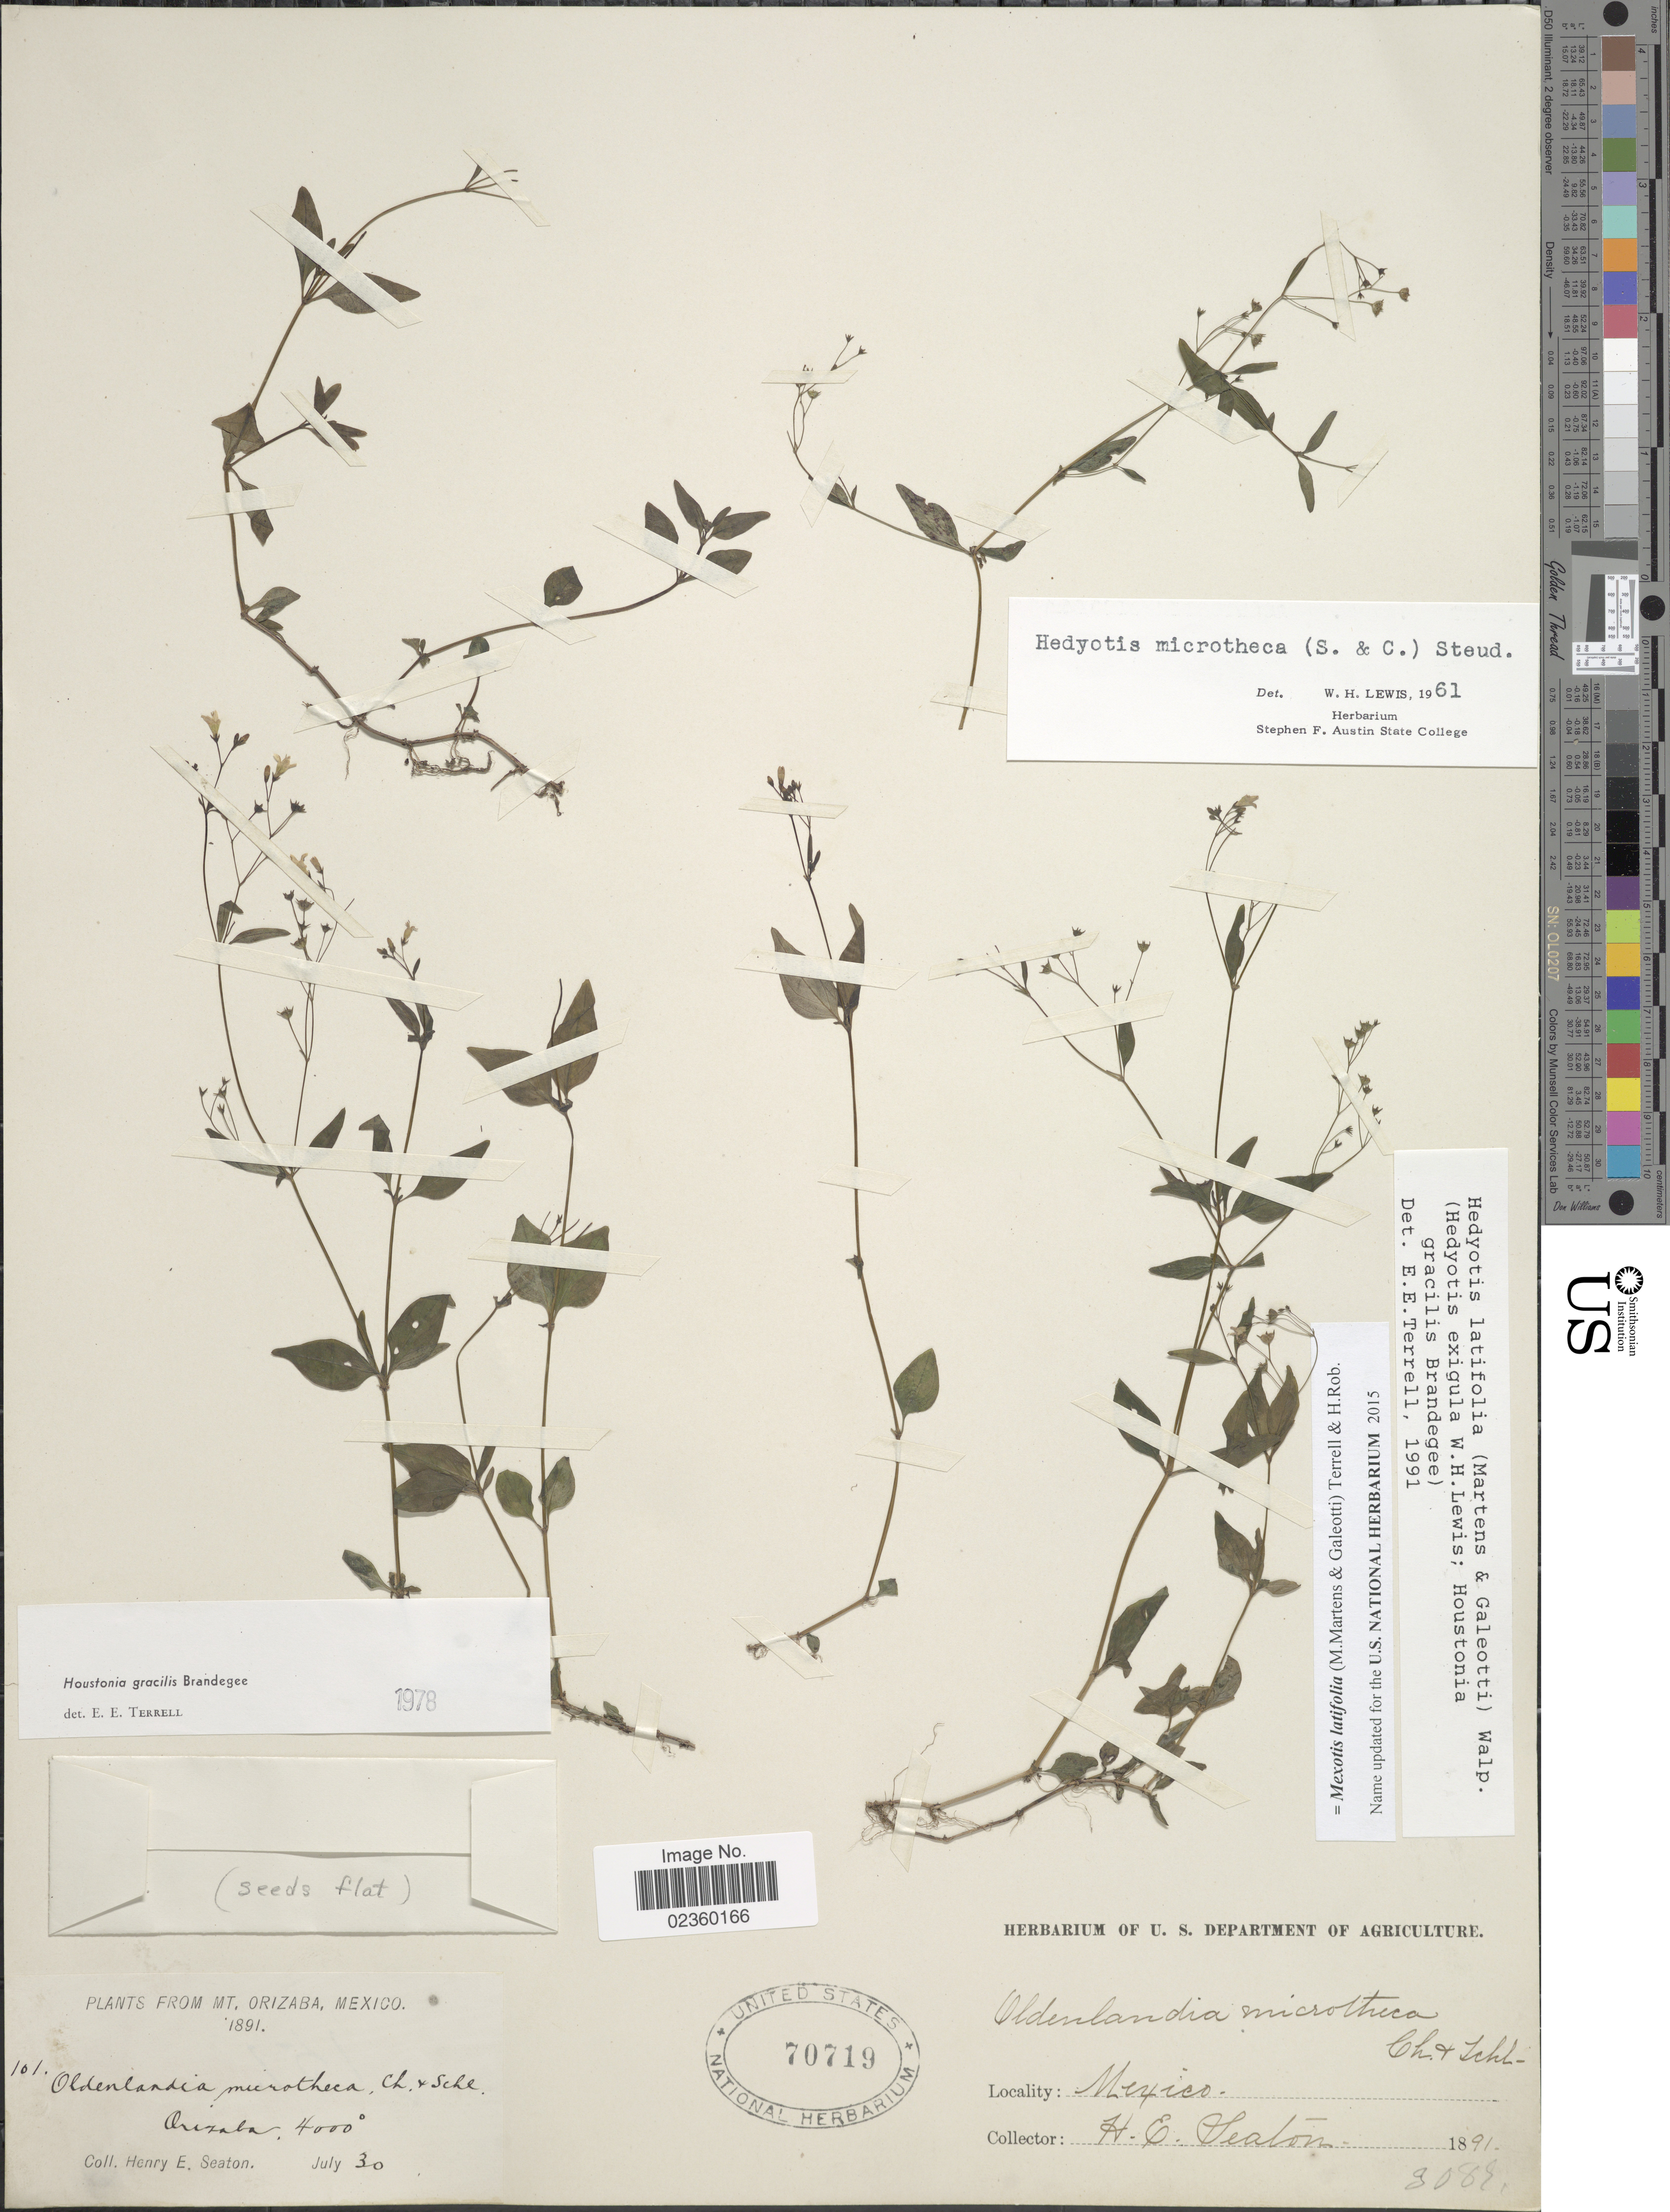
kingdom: Plantae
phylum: Tracheophyta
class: Magnoliopsida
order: Gentianales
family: Rubiaceae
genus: Mexotis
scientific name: Mexotis latifolia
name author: (M. Martens & Galeotti) Terrell & H. Rob.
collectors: H. E. Seaton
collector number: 101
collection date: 1891-07-30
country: Mexico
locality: From Mt Orizaba, Orizaba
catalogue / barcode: US 70719